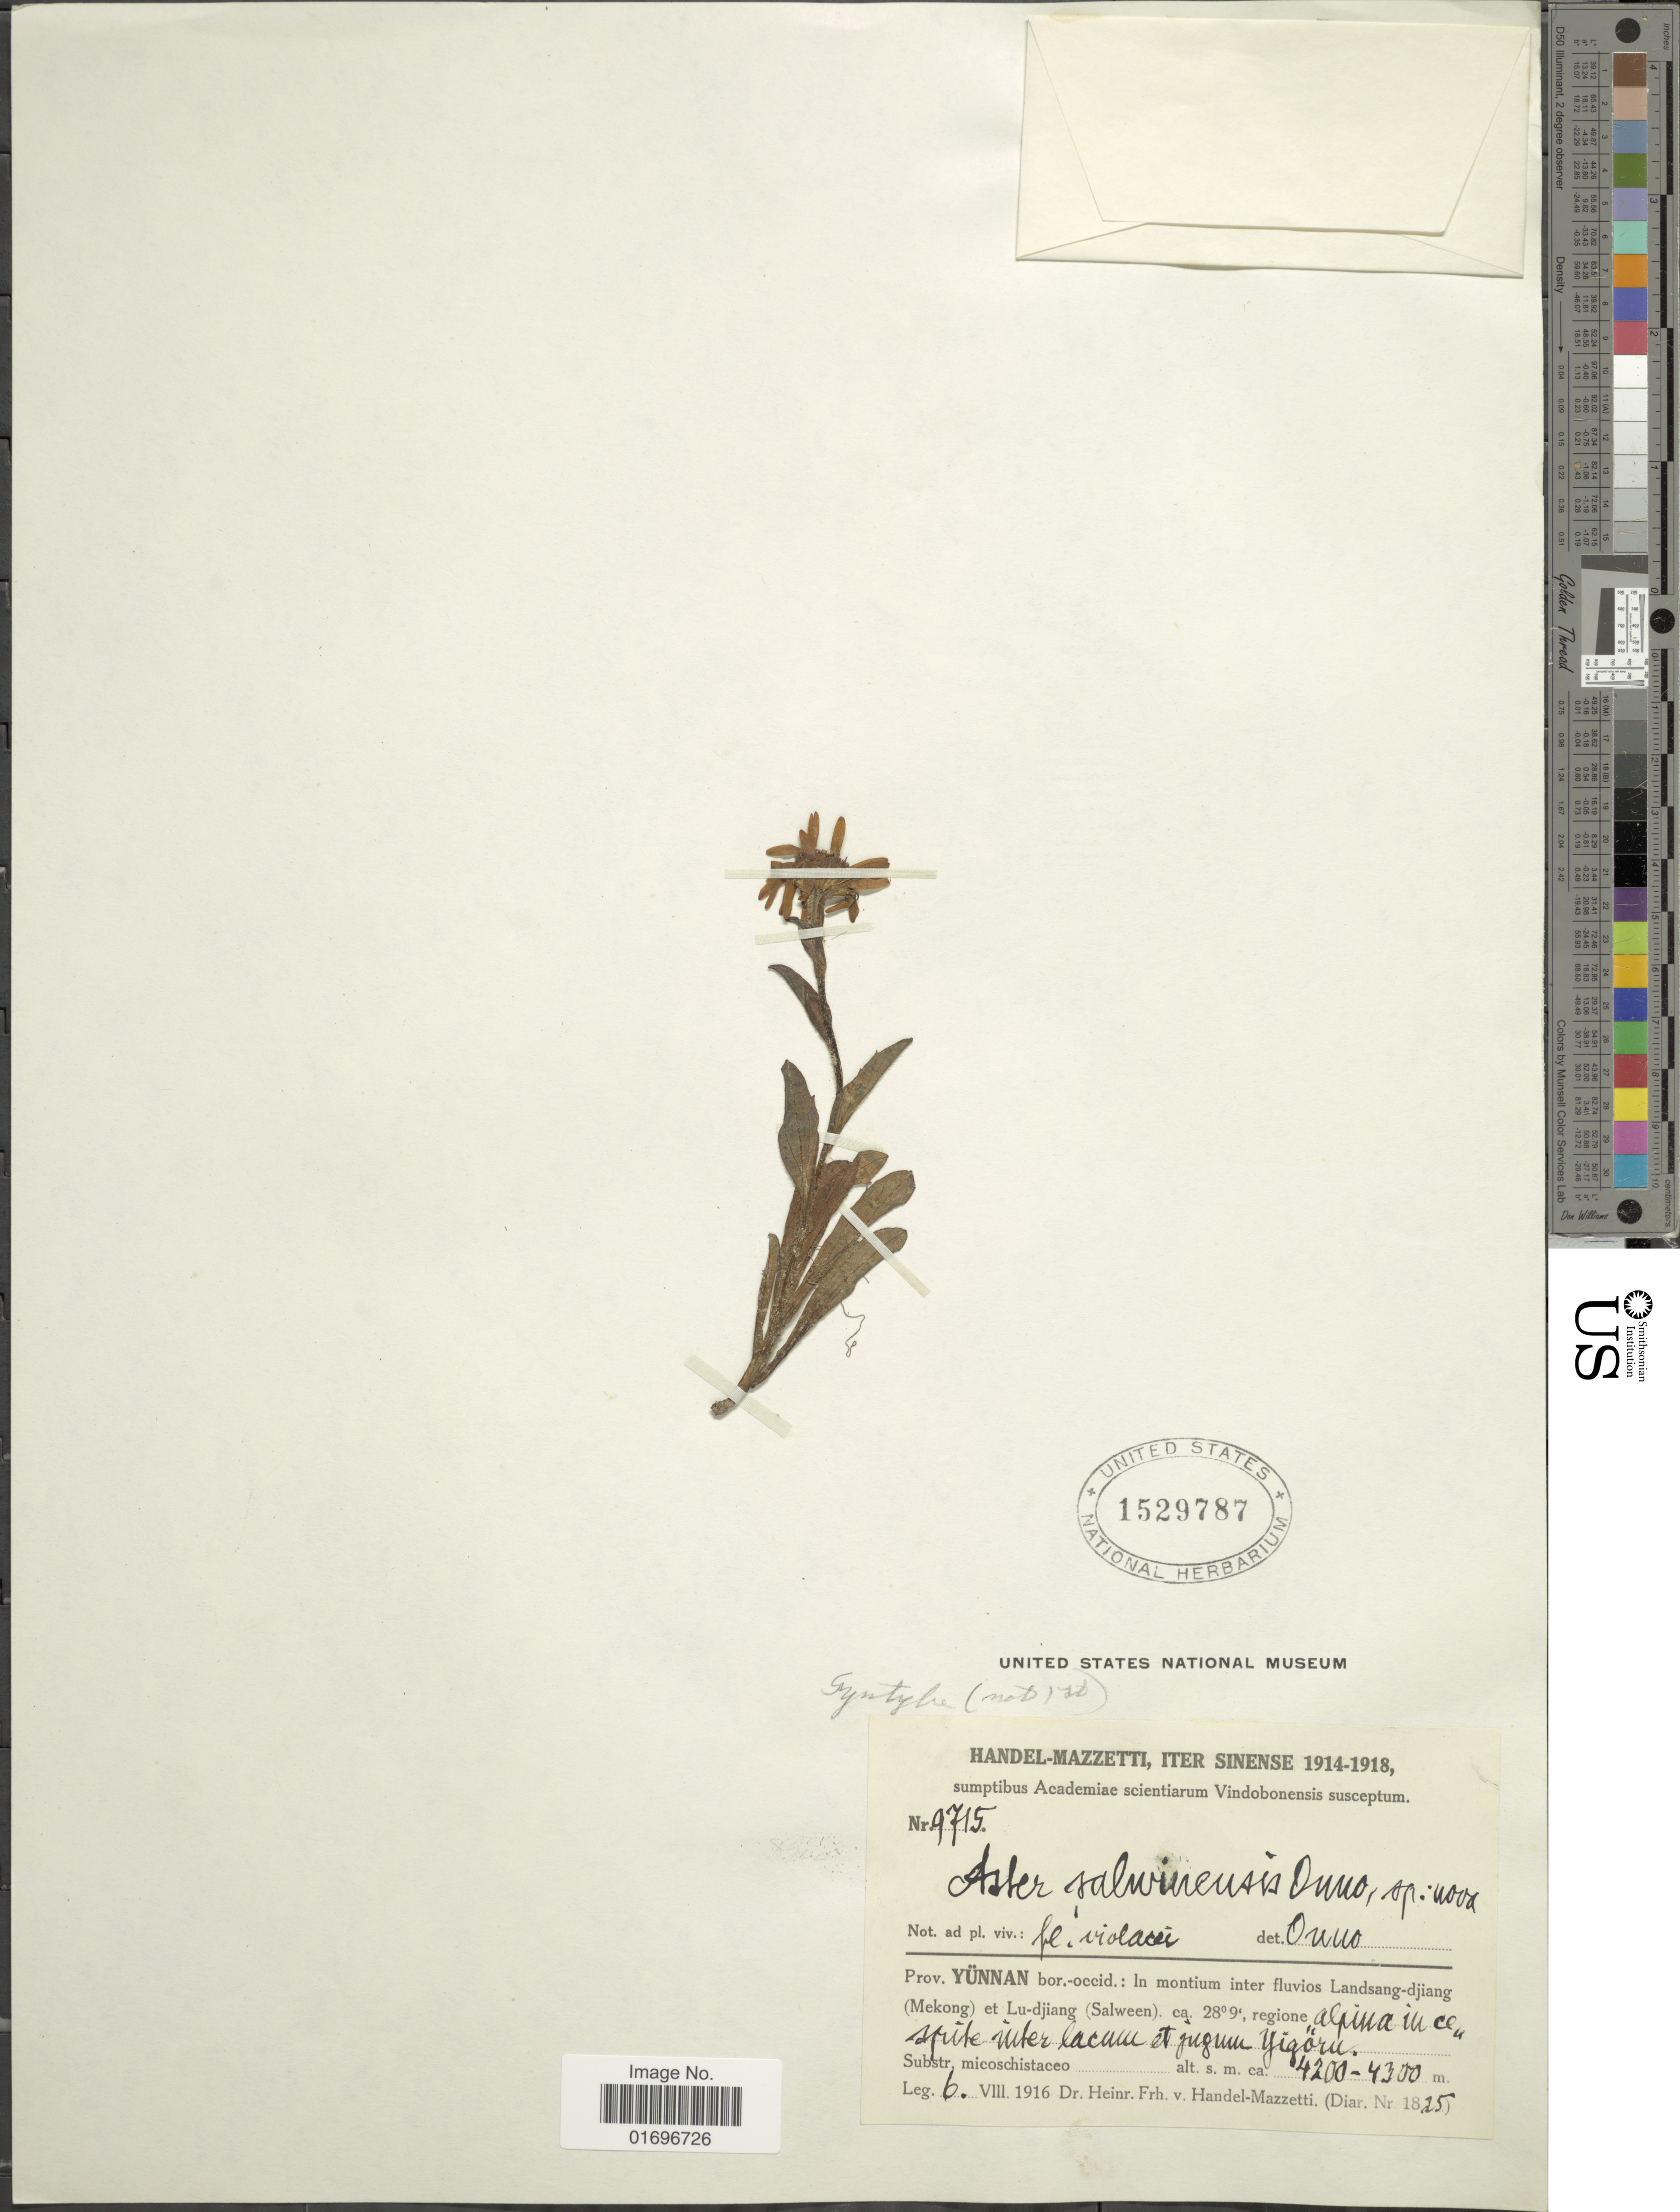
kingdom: Plantae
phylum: Tracheophyta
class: Magnoliopsida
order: Asterales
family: Asteraceae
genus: Aster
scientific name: Aster salwinensis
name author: Onno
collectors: H. Handel-Mazzetti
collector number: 9715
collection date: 1916-08-06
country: China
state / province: Yunnan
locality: Prov. Yunnan bor.-occid.: In montium inter fluvios Landsang-djiang (Mekong) et Lu-djiang (Salween); regione alpina in cesprite [interpreted] inter lacum et jagum Yigöru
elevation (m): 4200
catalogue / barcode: US 1529787